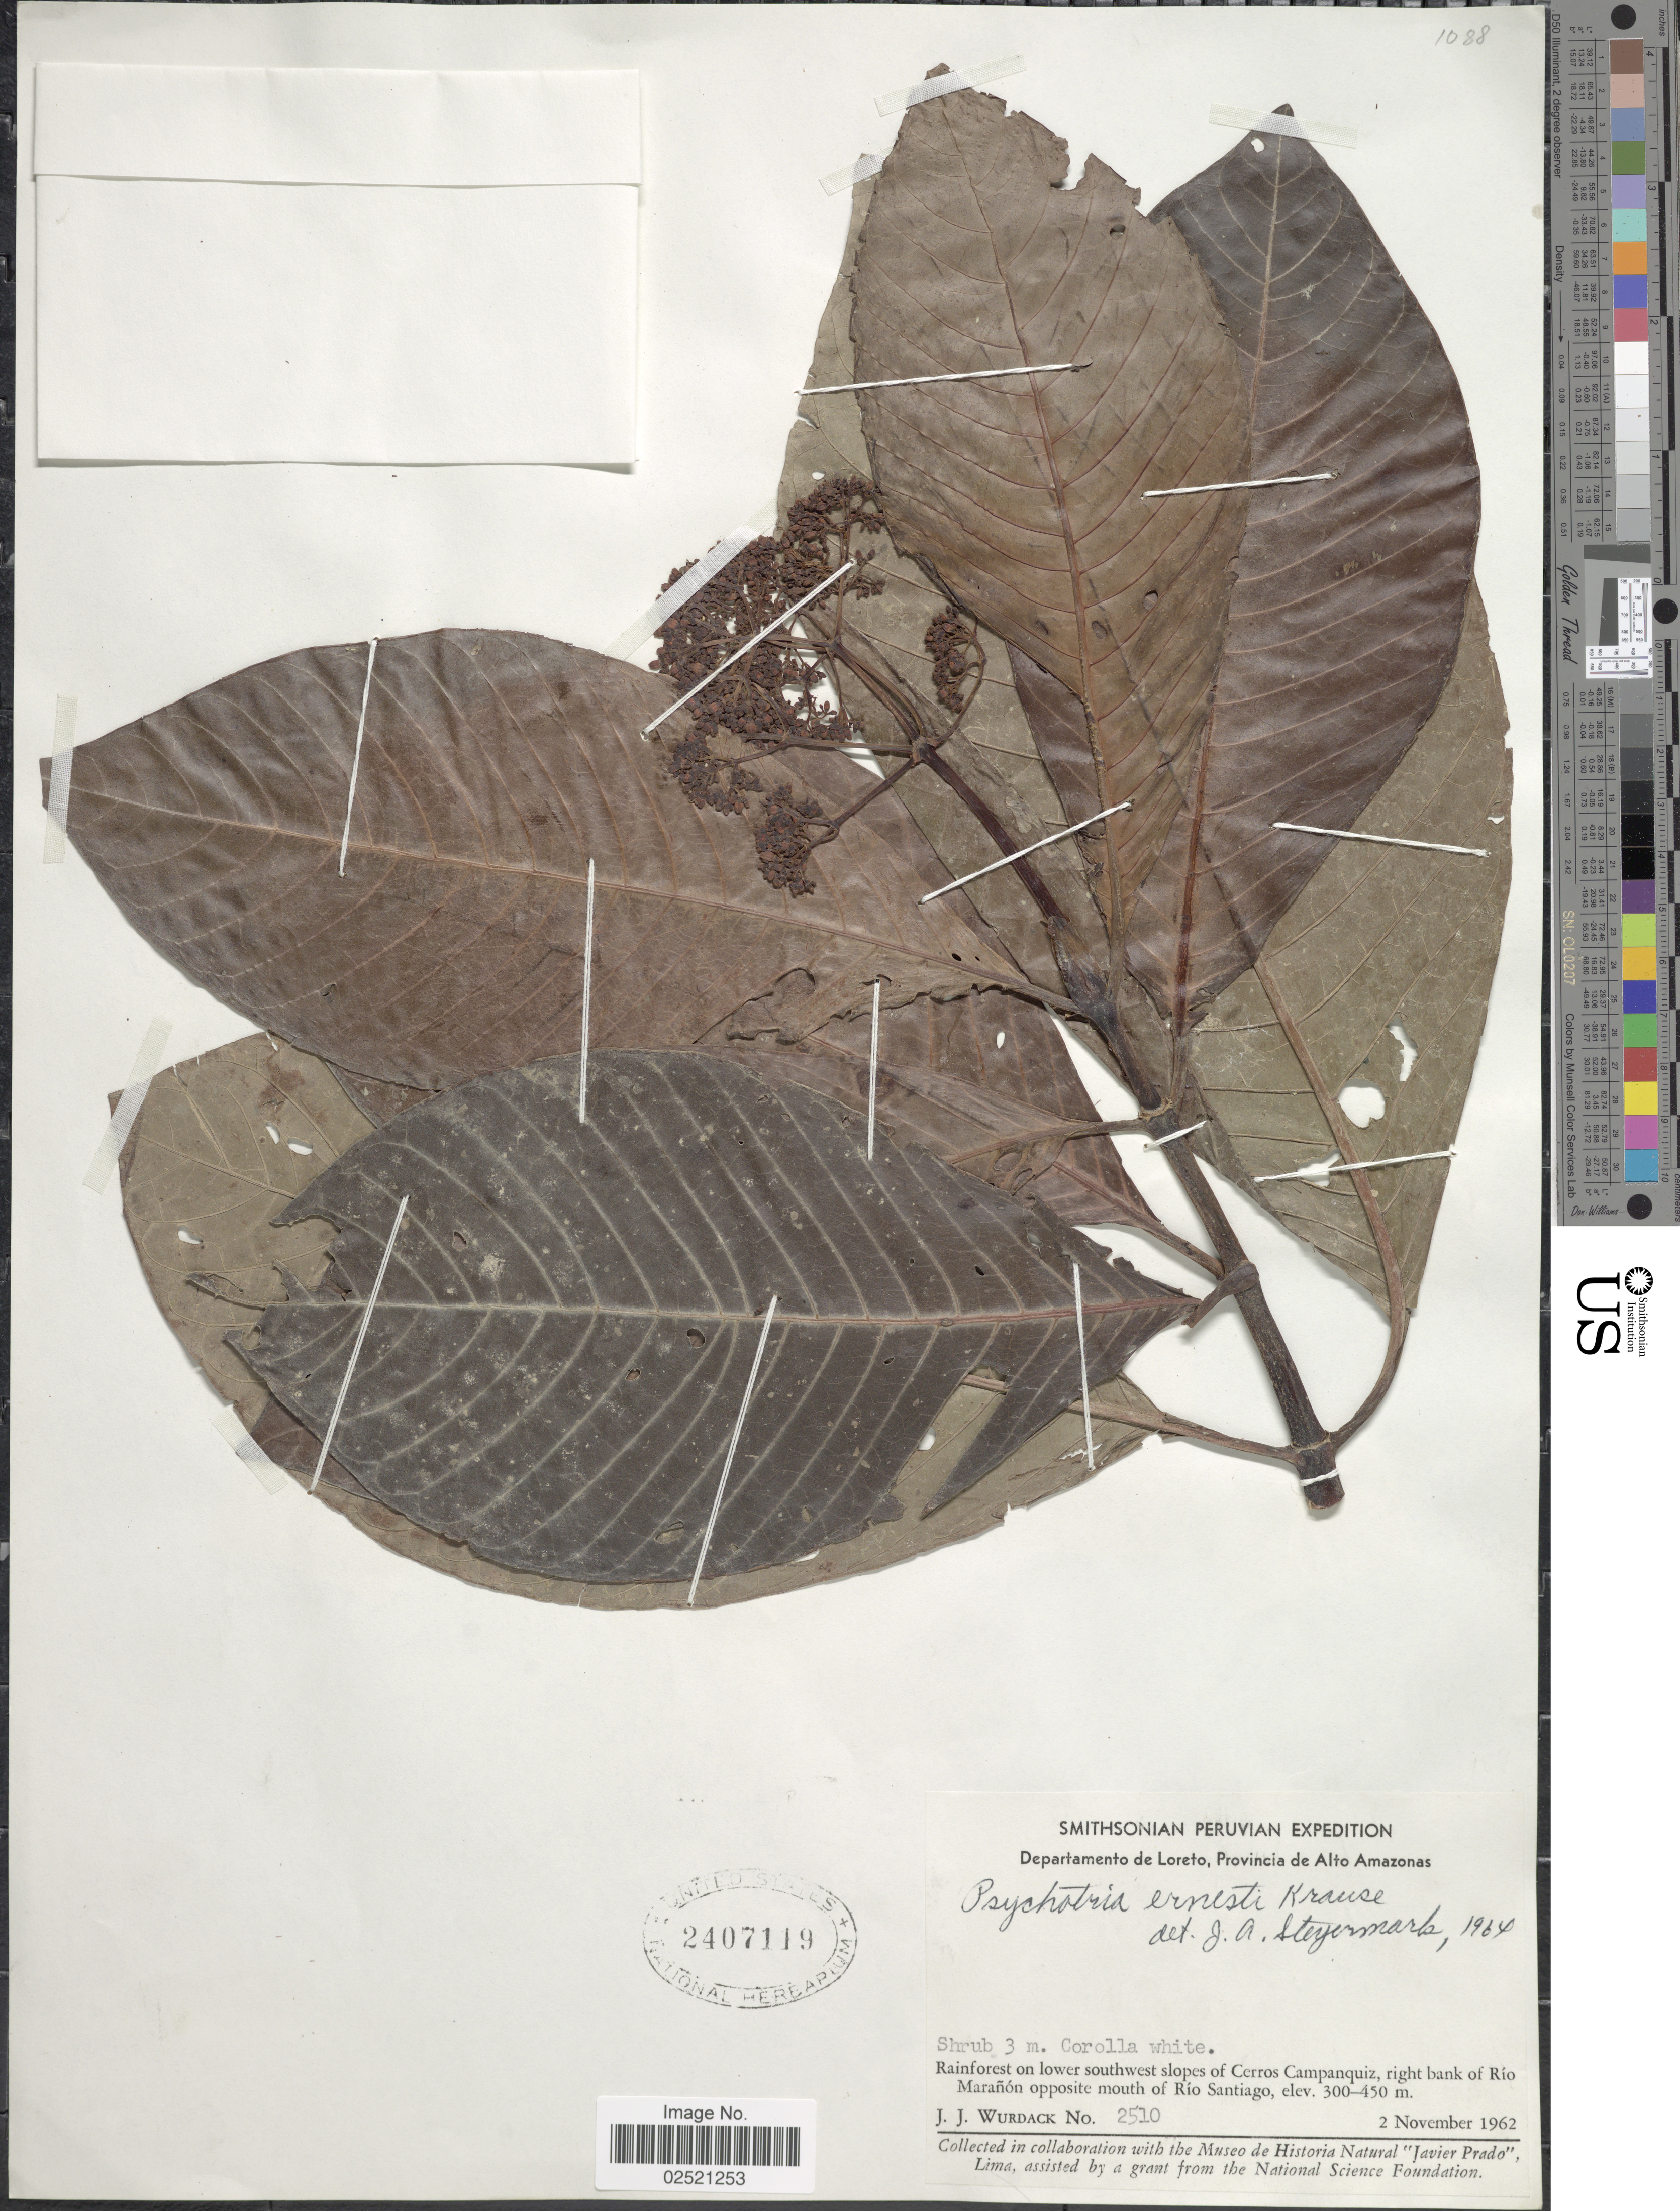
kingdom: Plantae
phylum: Tracheophyta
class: Magnoliopsida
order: Gentianales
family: Rubiaceae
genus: Psychotria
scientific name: Psychotria ernestii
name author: K. Krause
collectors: J. J. Wurdack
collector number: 2510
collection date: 1962-11-02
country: Peru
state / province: Loreto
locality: Provincia de Alto Amazonas, Rainforest on lower southwest slopes of Cerros Campanquiz, right bank of Rio Maranon opposite mouth of Rio Santiago.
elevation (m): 300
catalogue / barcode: US 2407119